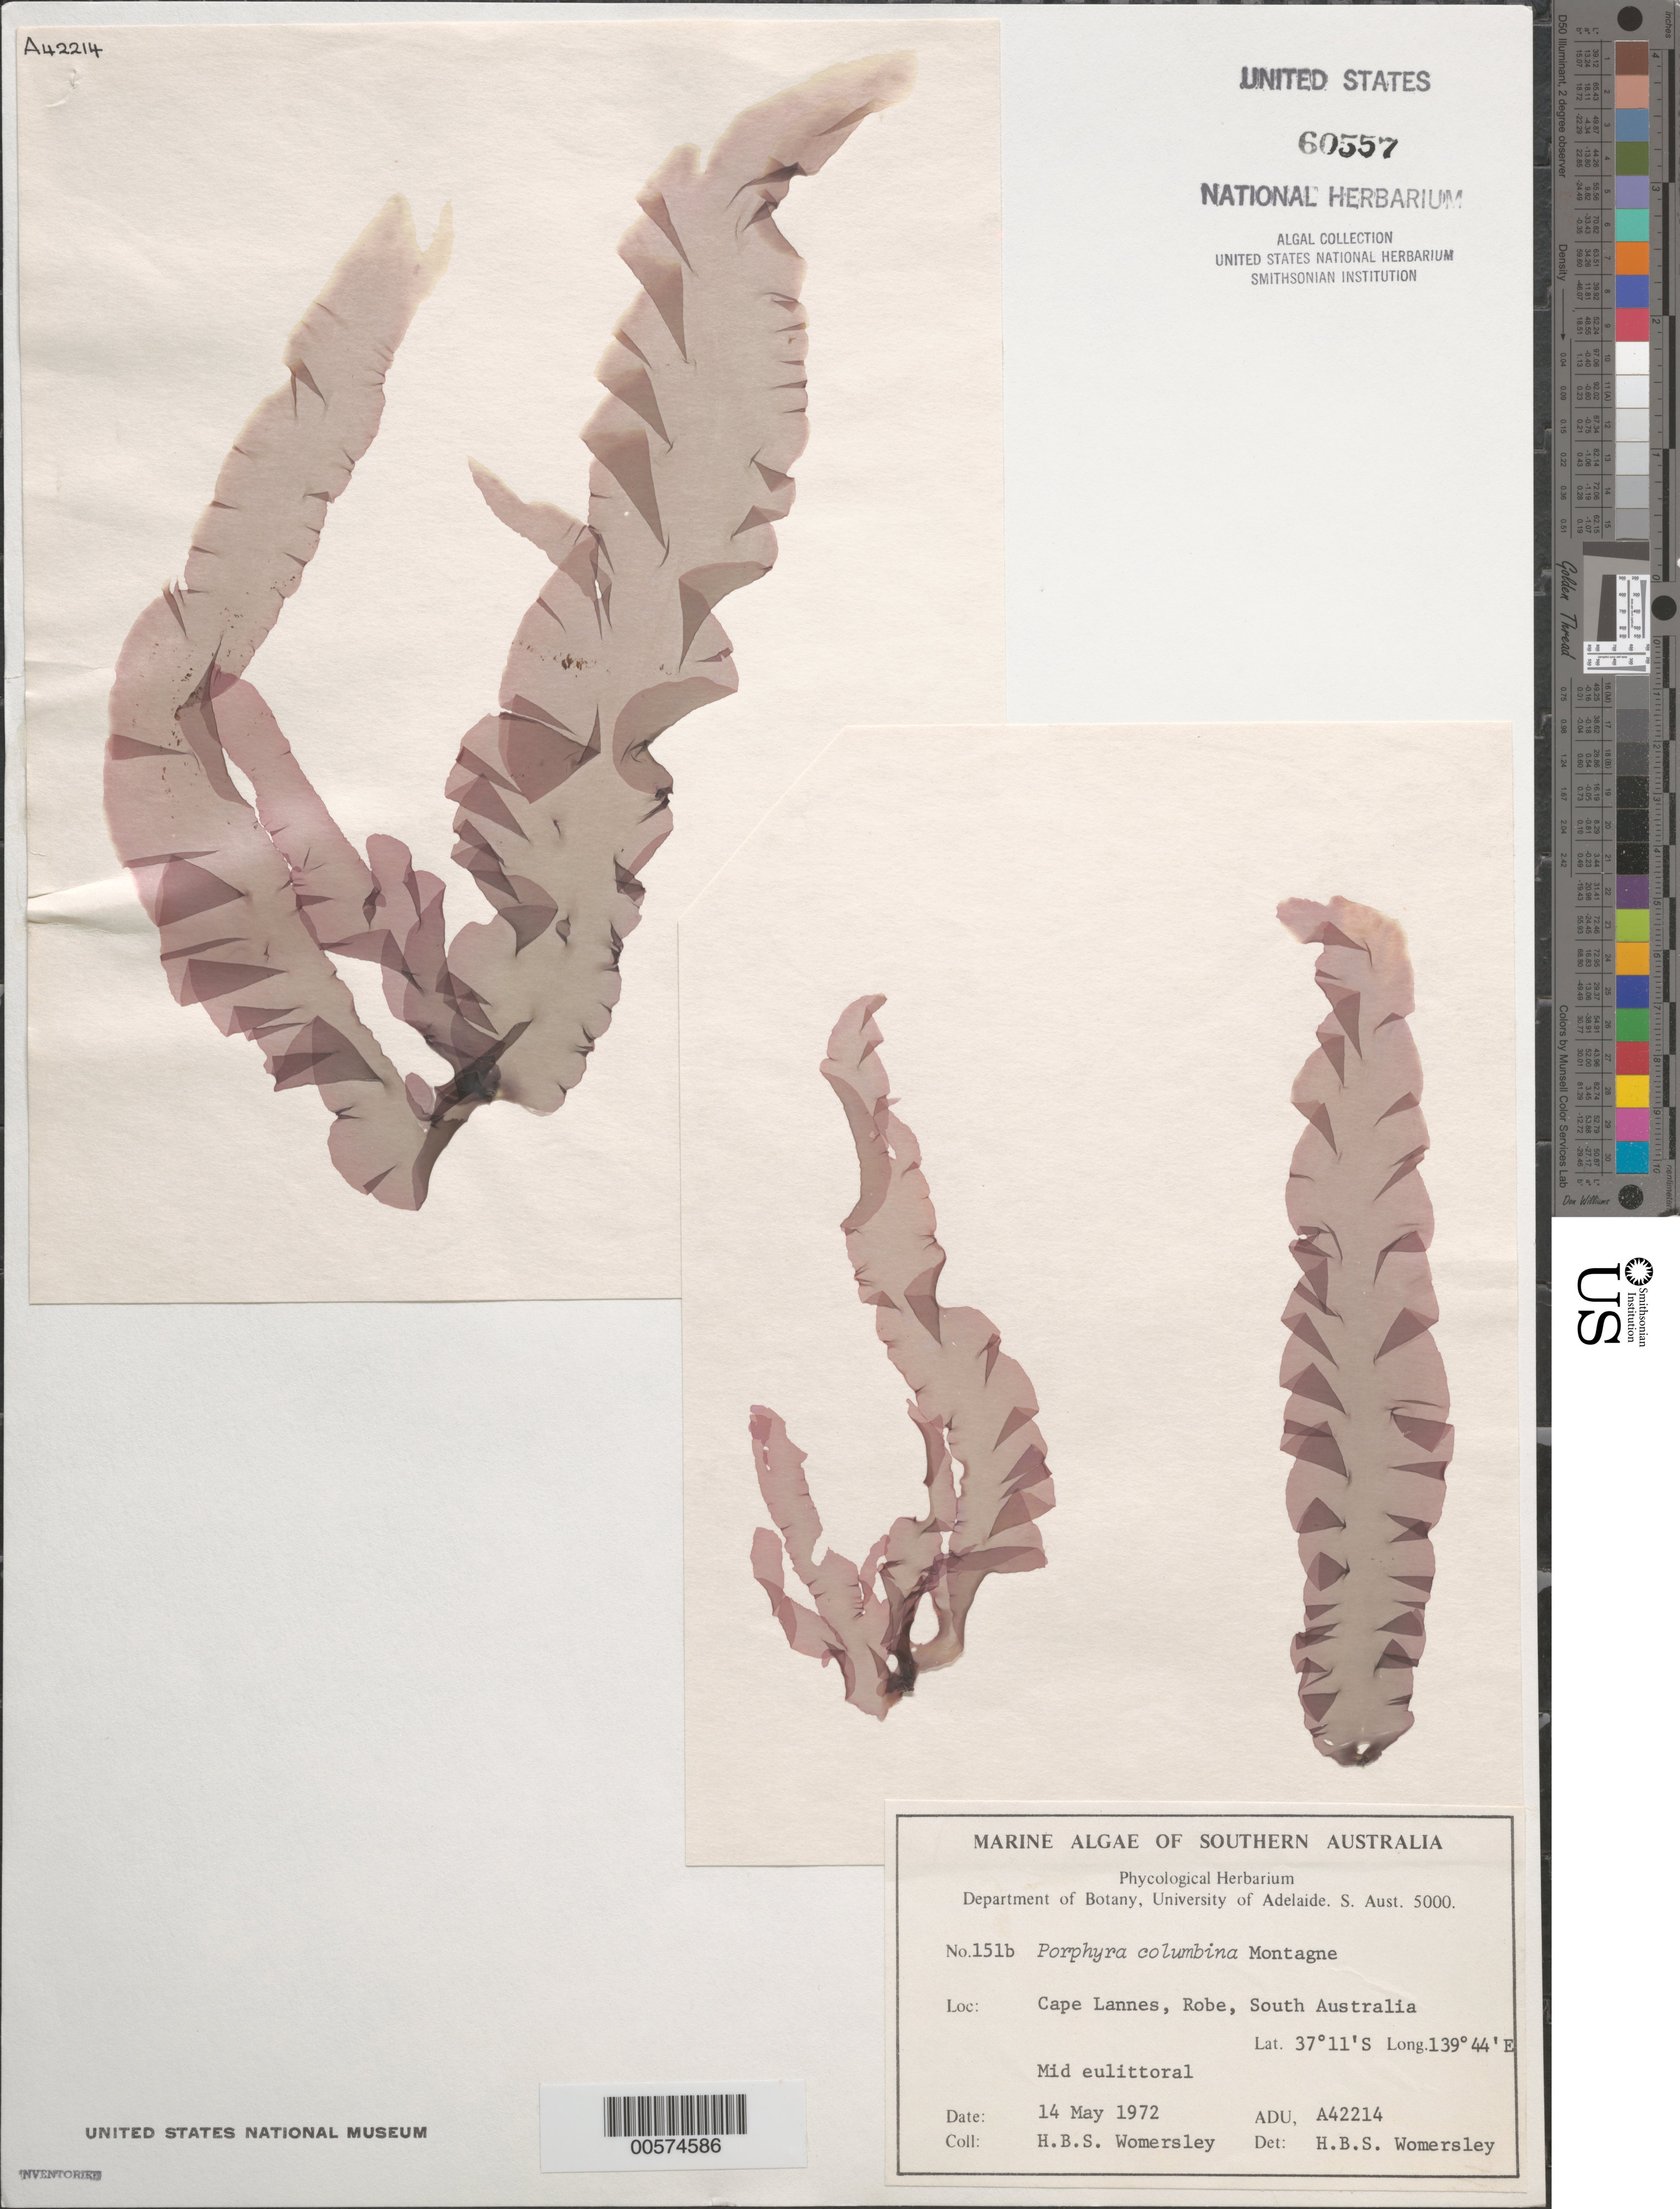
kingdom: Plantae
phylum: Rhodophyta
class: Bangiophyceae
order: Bangiales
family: Bangiaceae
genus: Pyropia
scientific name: Pyropia columbina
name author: (Mont.) W.A. Nelson in J.E. Sutherl. et al.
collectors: H. B. S. Womersley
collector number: ADU A42214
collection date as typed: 14 May 1972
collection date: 1972-05-14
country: Australia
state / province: South Australia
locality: Cape lannes, robe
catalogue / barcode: US 60557